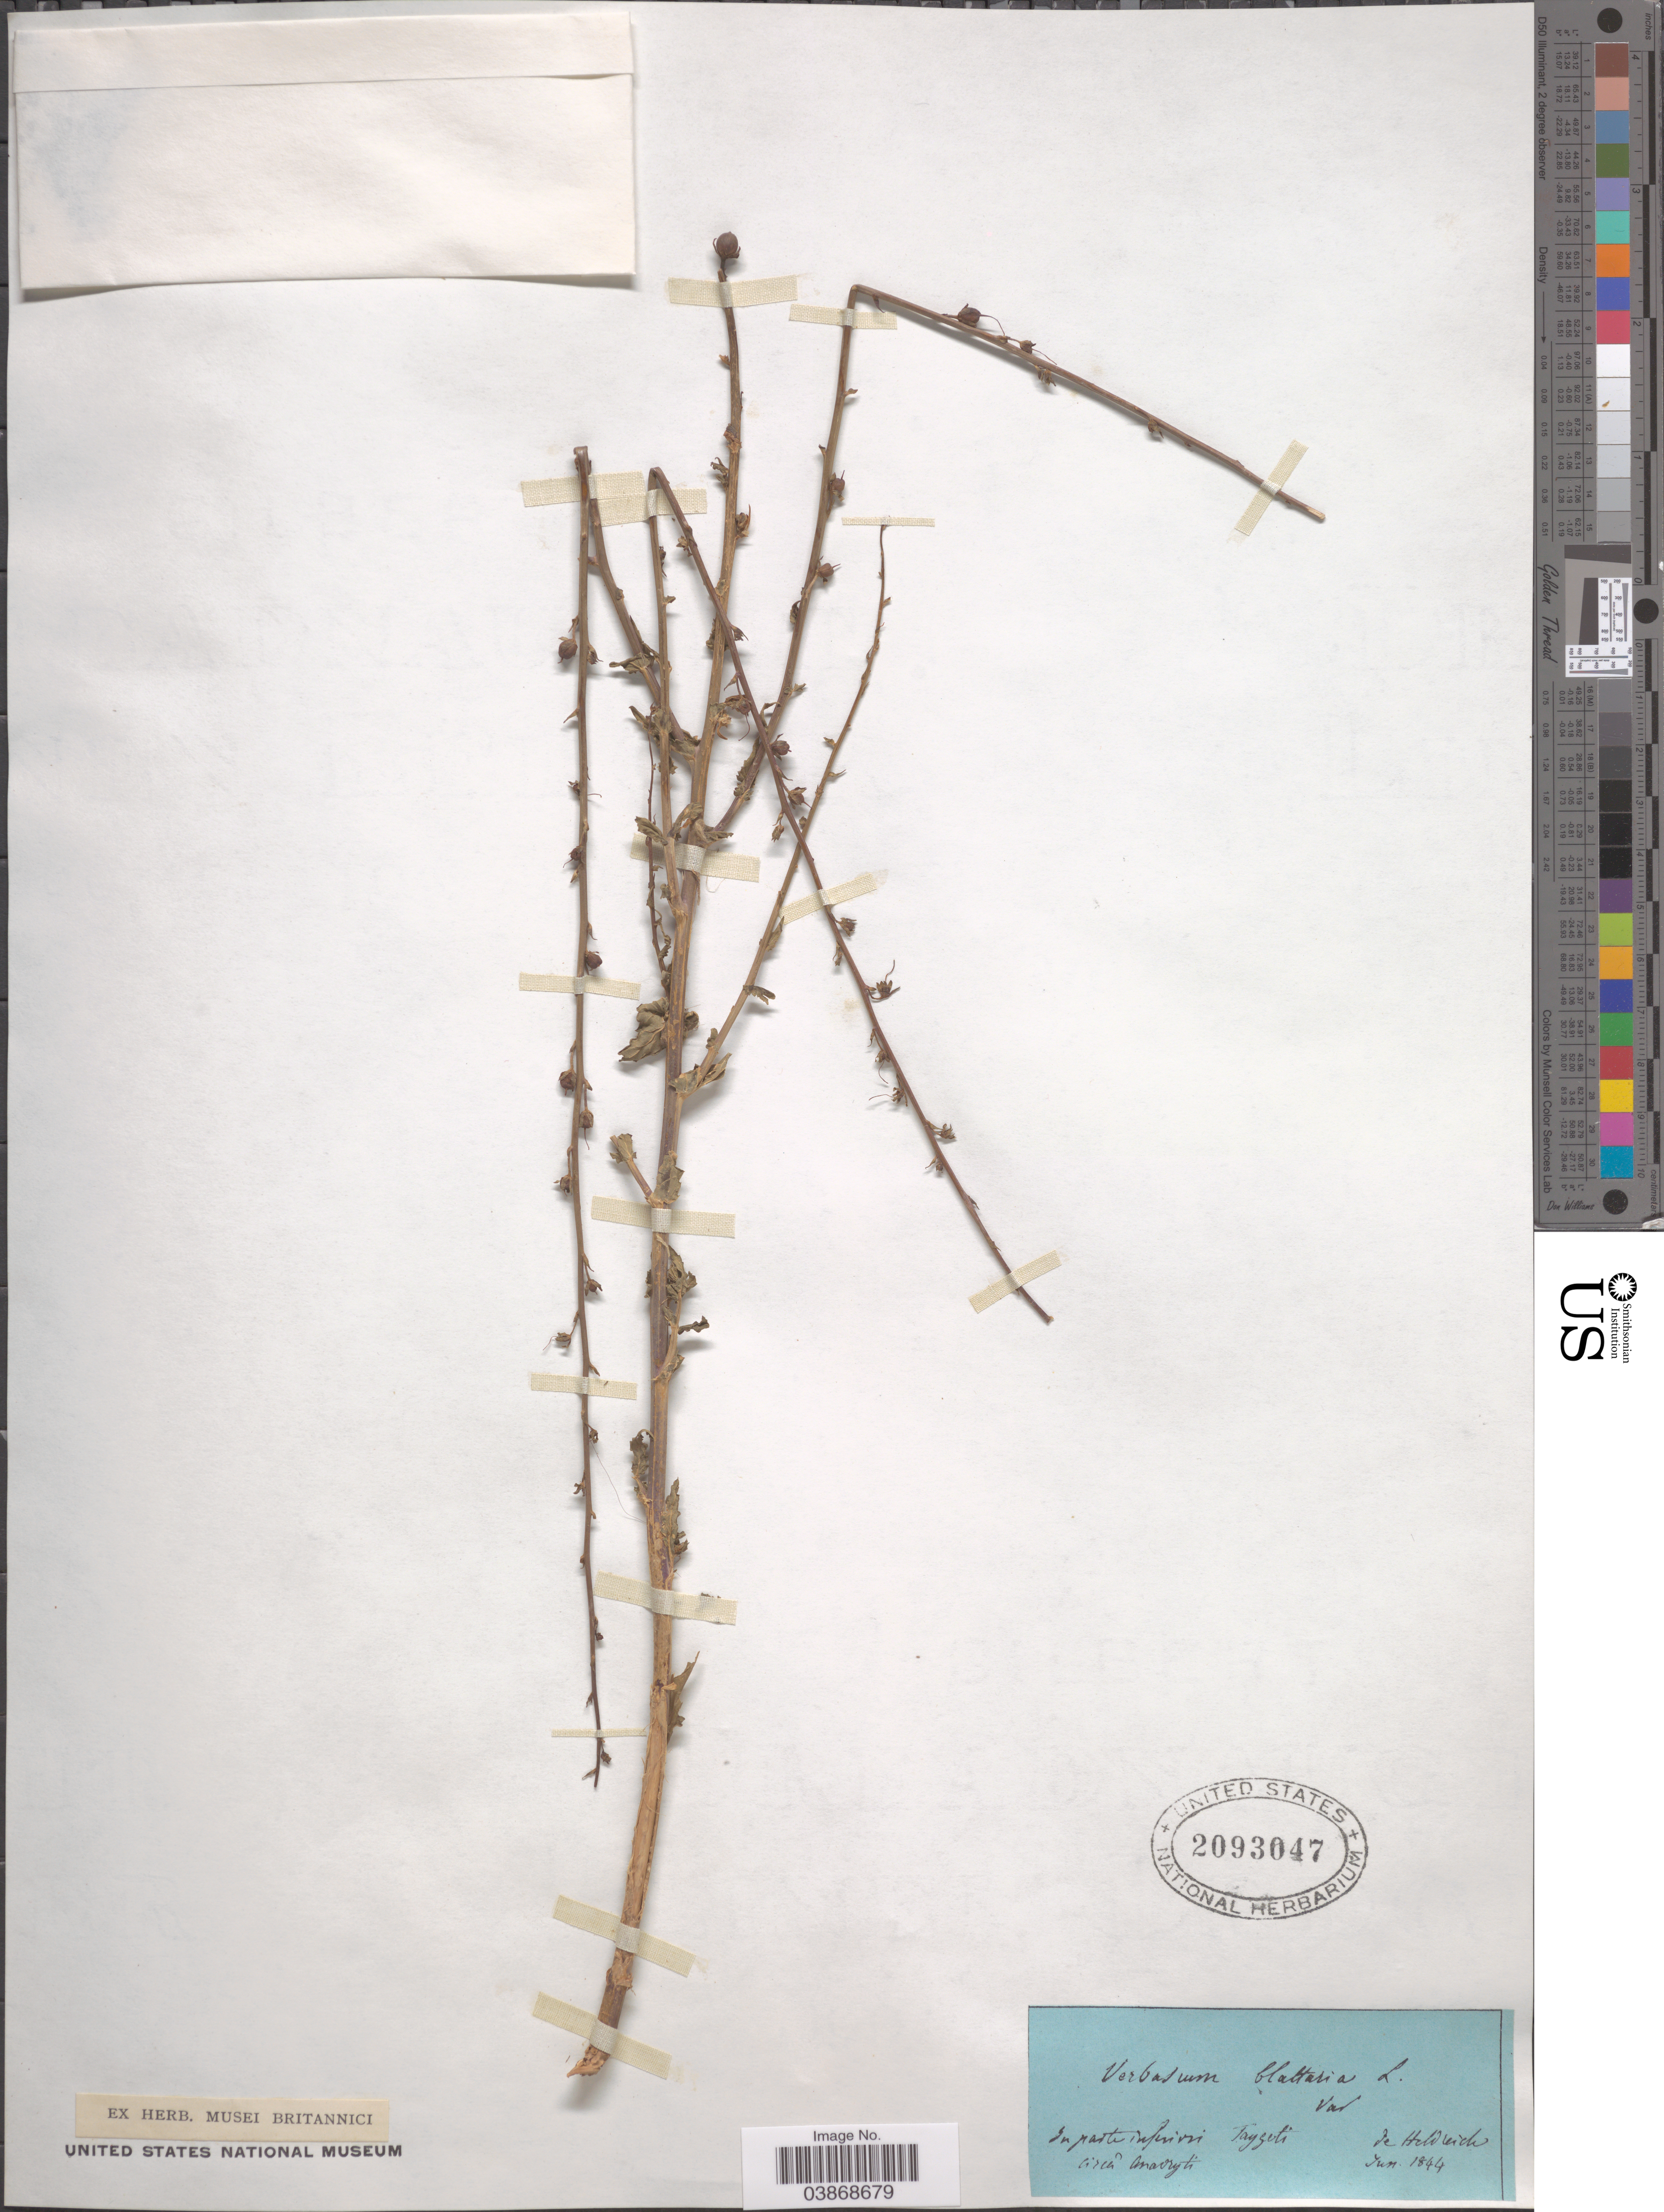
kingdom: Plantae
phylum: Tracheophyta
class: Magnoliopsida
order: Lamiales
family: Scrophulariaceae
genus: Verbascum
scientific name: Verbascum blattaria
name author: L.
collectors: -. De Heldreich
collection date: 1844-06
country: Greece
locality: In parti inferiori. Taygeti circa Anavryti.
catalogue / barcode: US 2093047